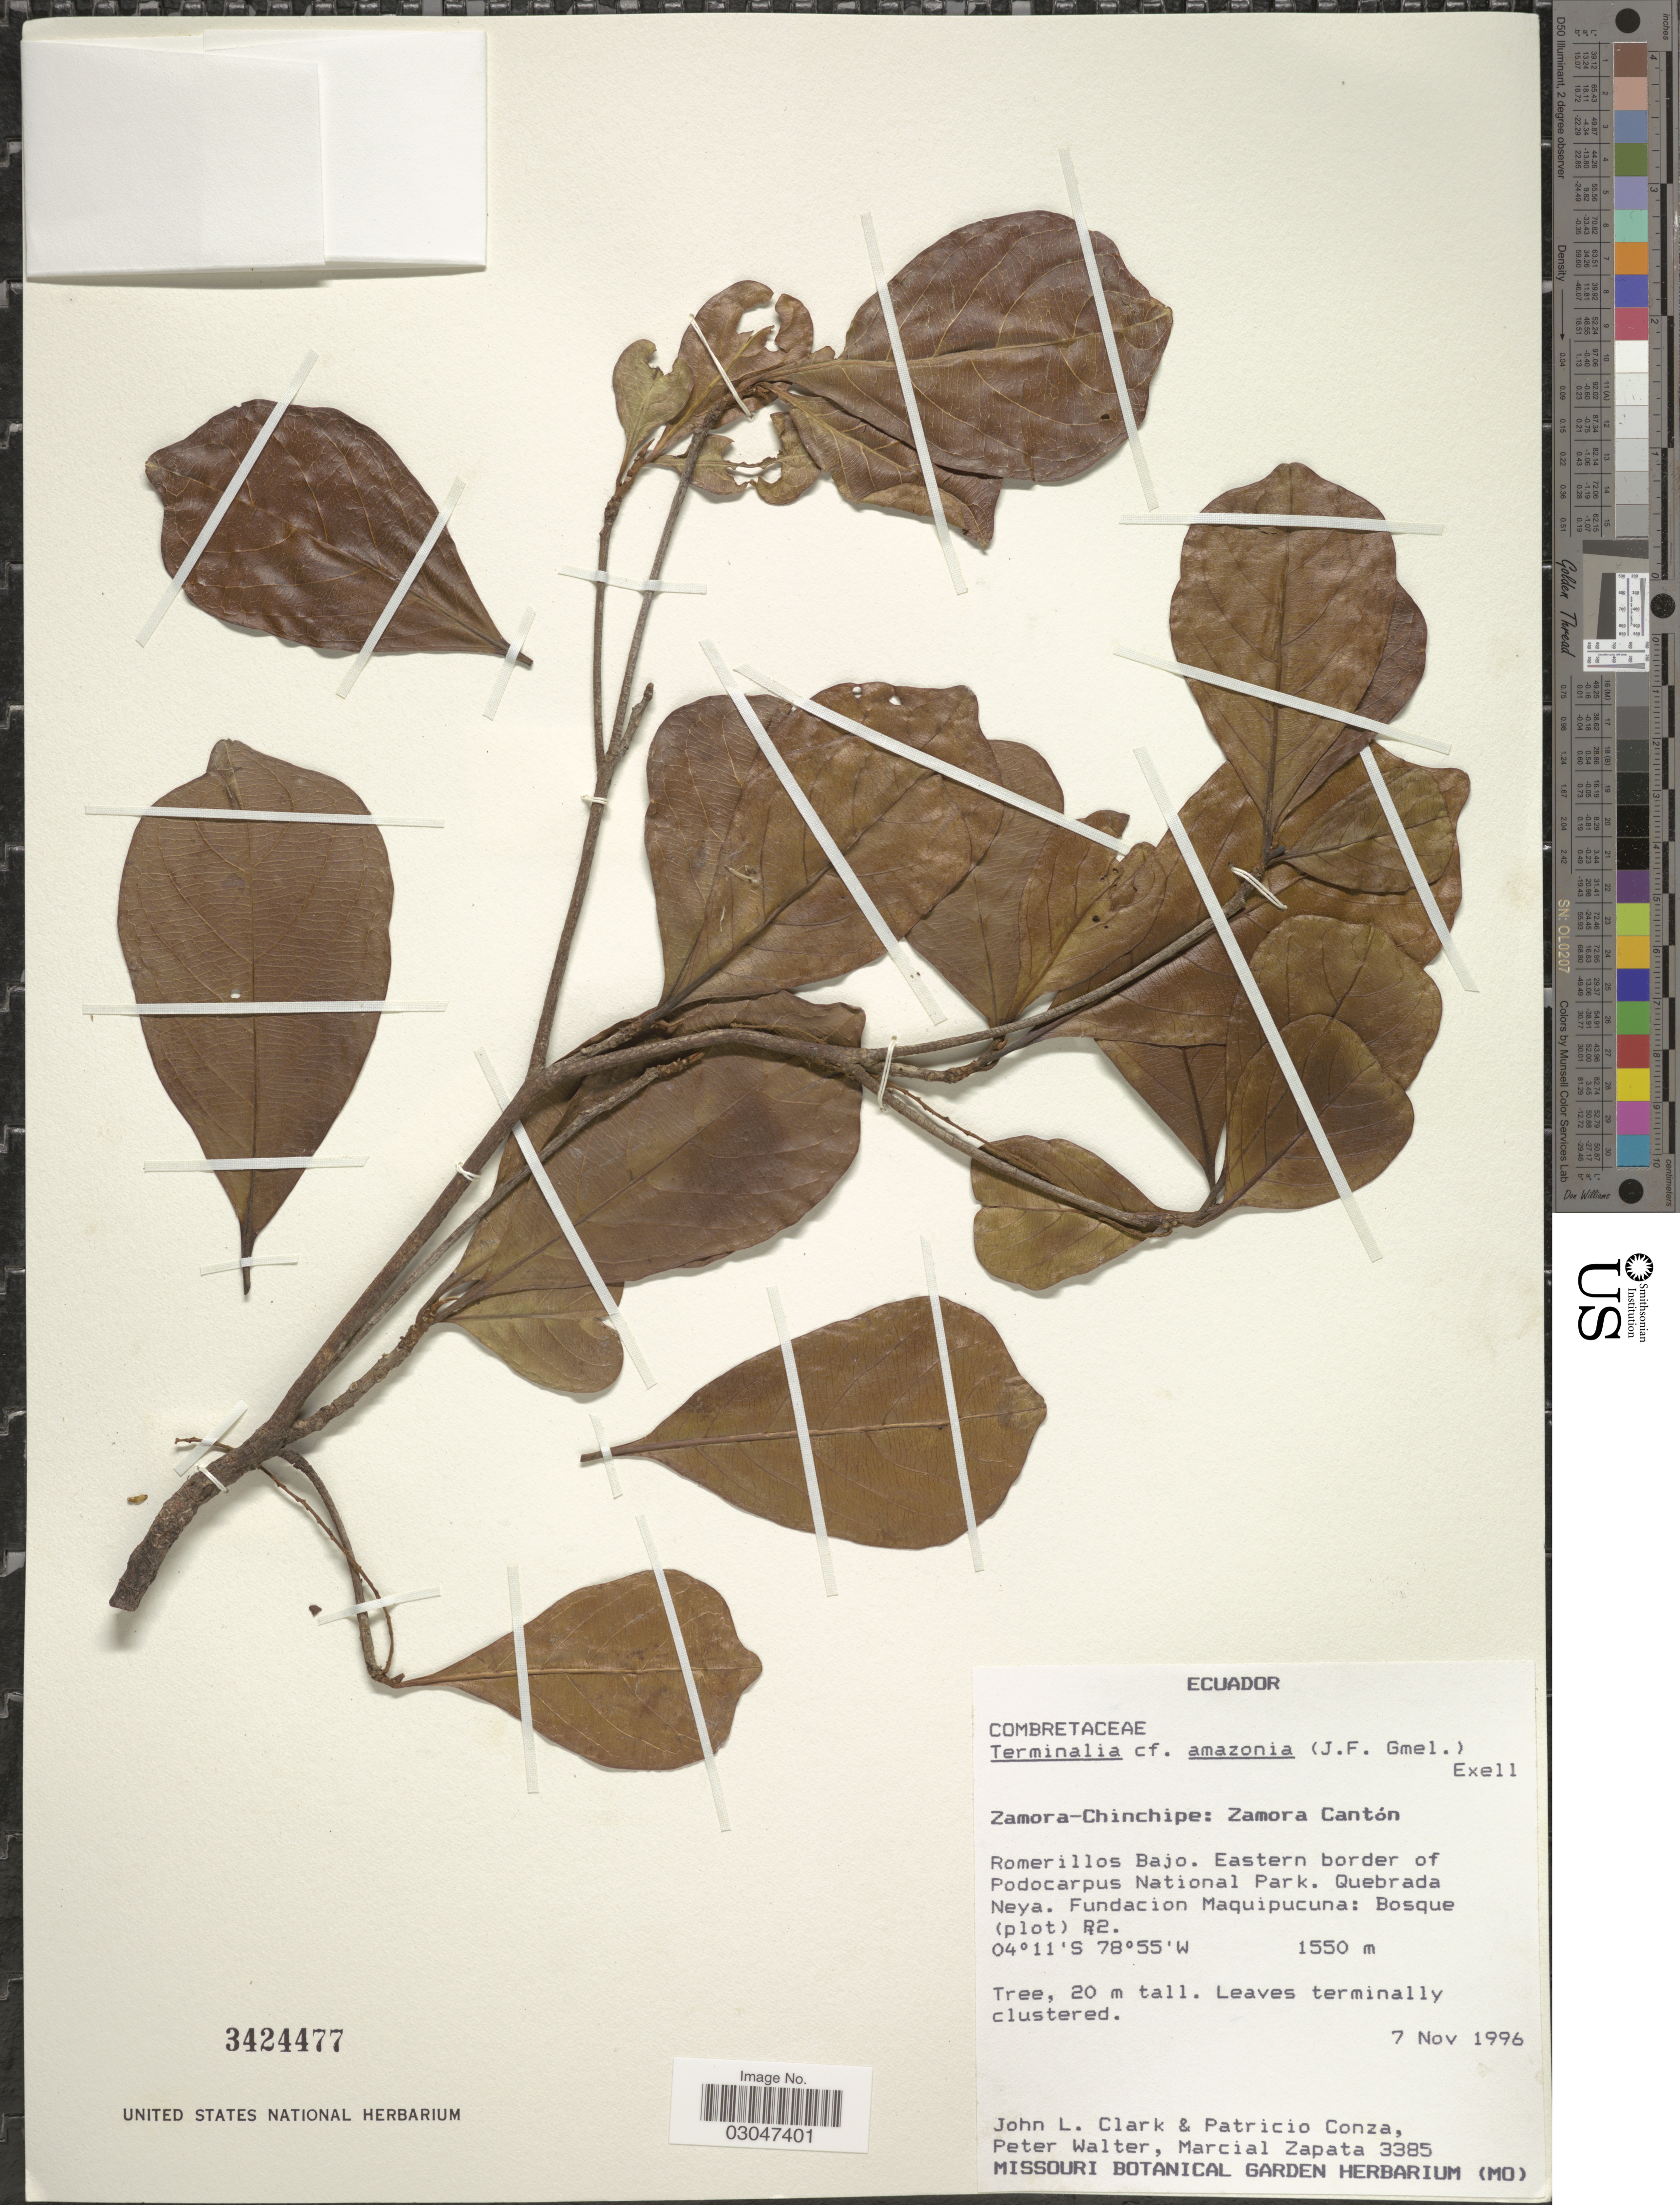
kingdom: Plantae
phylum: Tracheophyta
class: Magnoliopsida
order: Myrtales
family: Combretaceae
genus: Terminalia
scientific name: Terminalia amazonia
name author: (J.F. Gmel.) Exell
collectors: J. L. Clark, P. Conza, P. Walter & M. Zapata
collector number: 3385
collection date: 1996-11-07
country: Ecuador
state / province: Zamora-Chinchipe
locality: Zamora Cantón Romerillos Bajo. Eastern border of Podocarpus National Park. Quebrada Neya. Fundacion Maquipucuna: Bosque (plot) R2.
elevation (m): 1550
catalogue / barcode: US 3424477